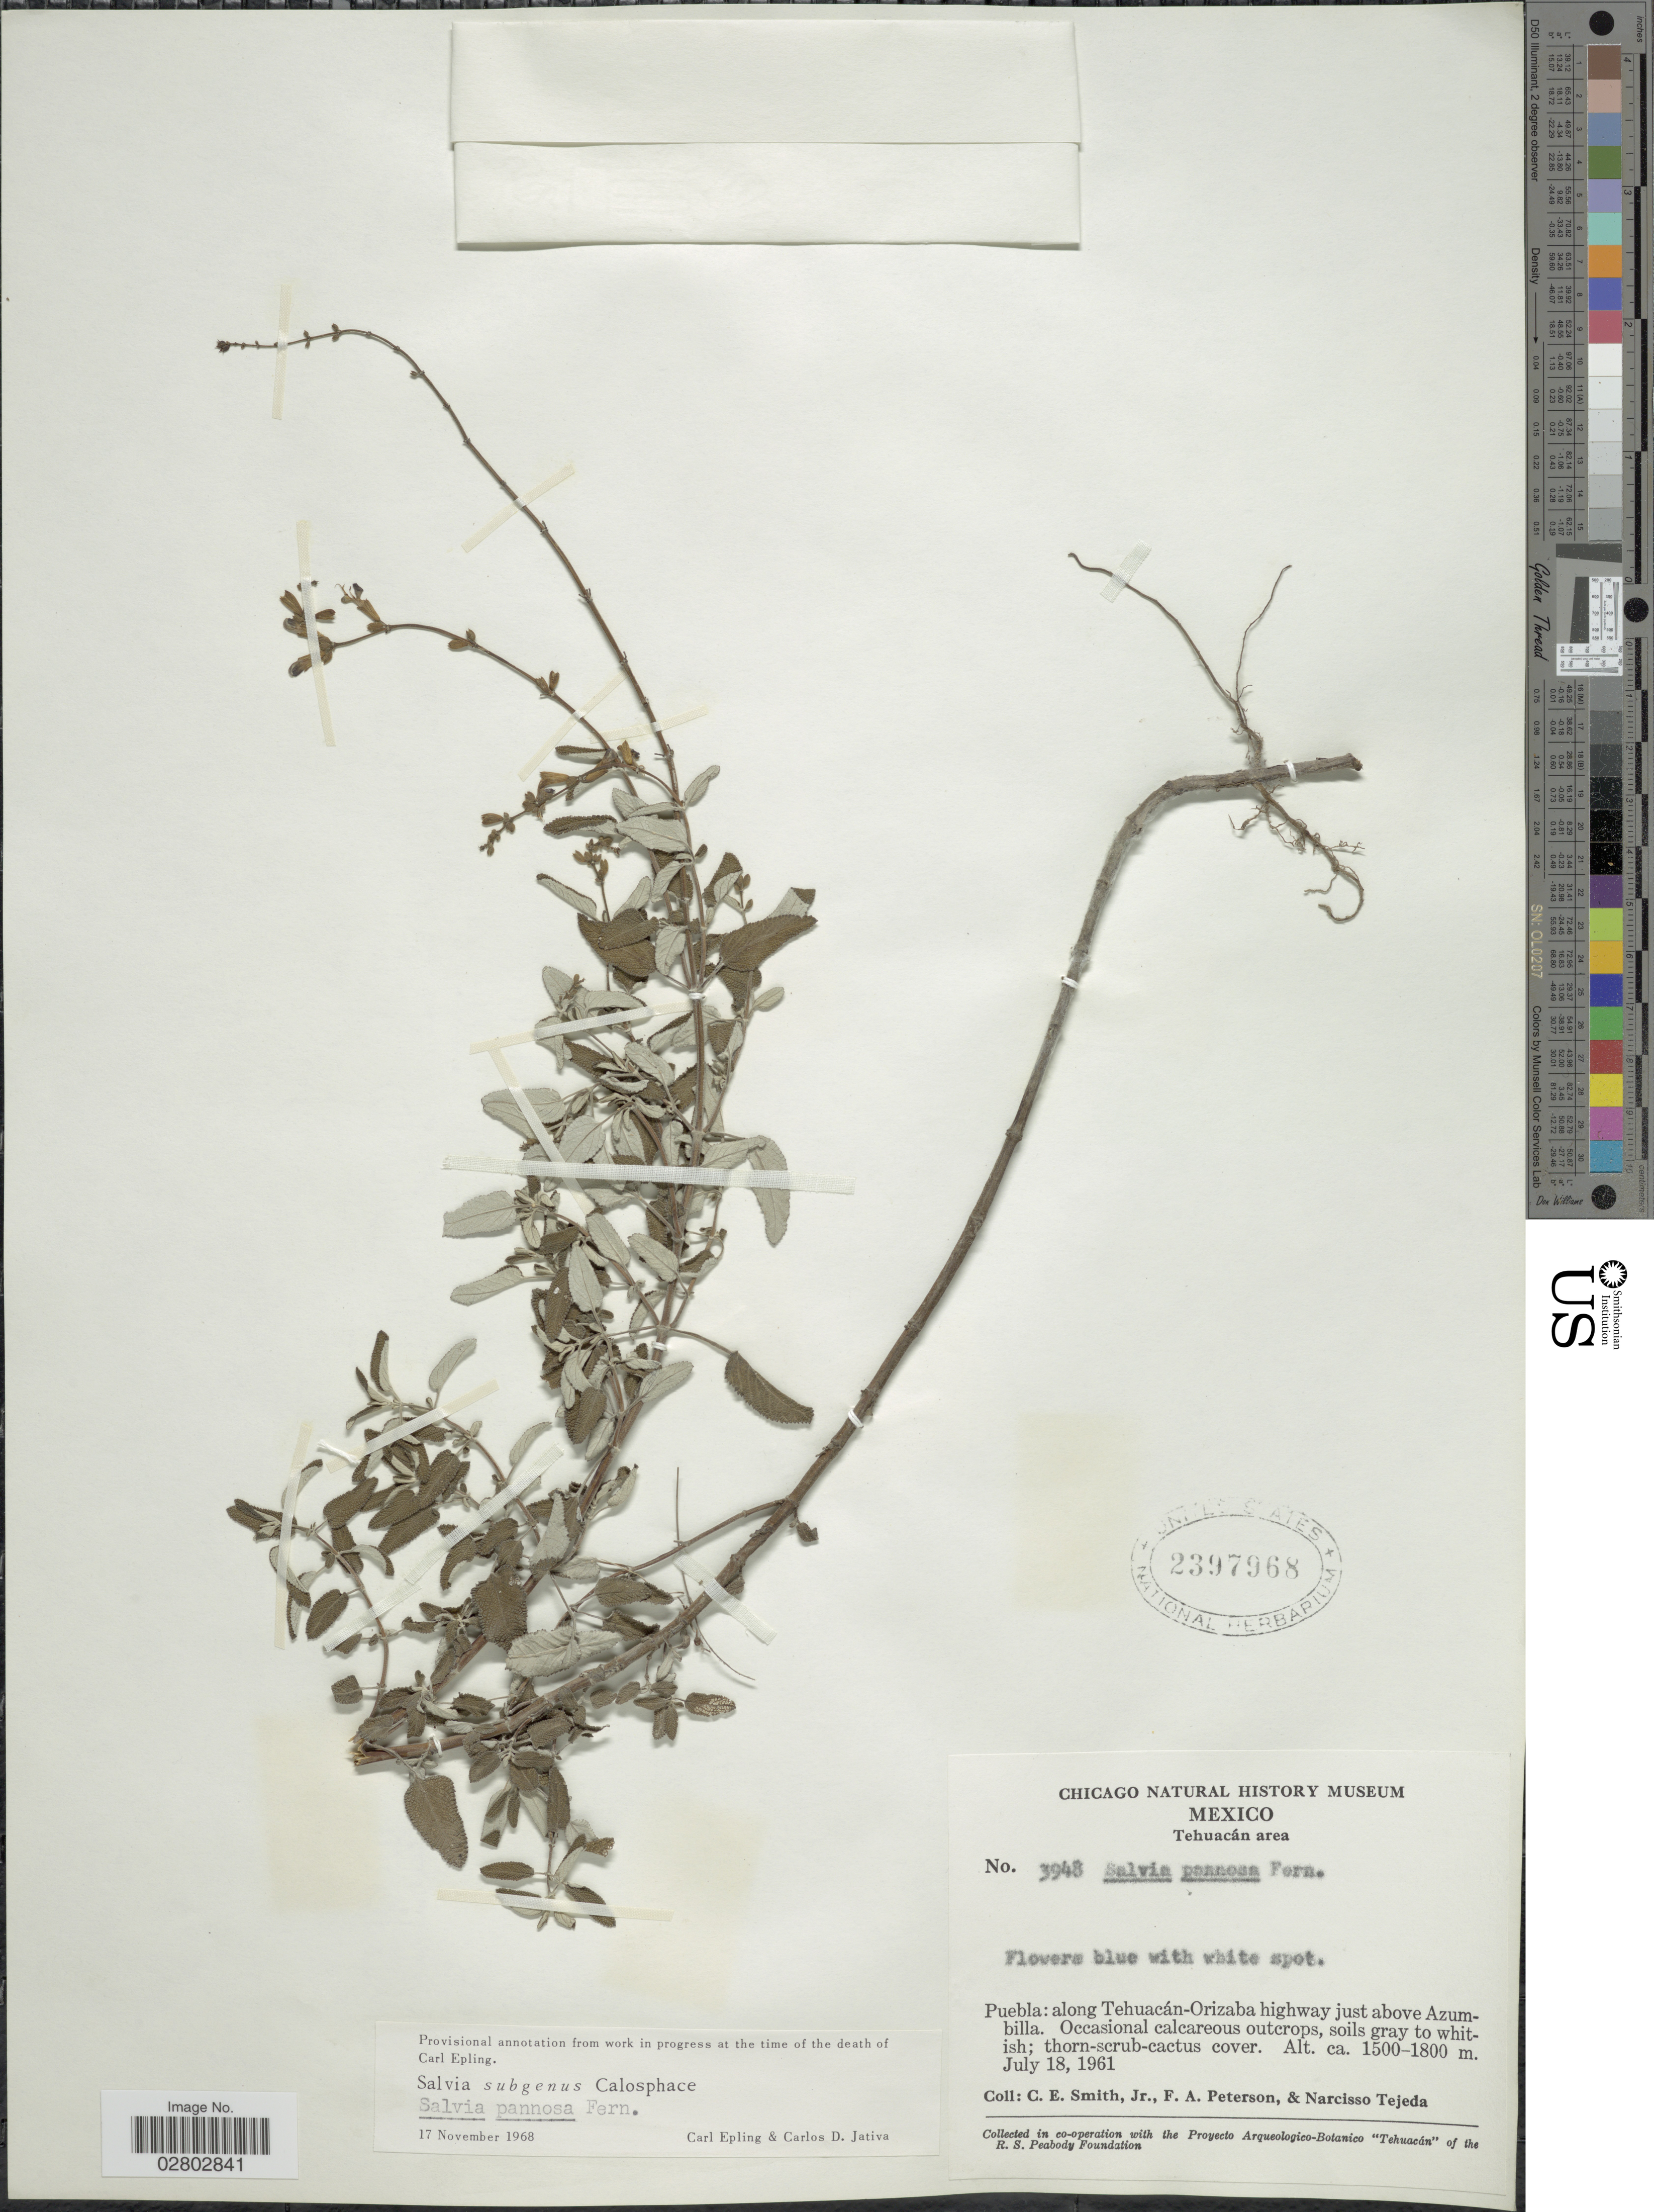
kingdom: Plantae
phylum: Tracheophyta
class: Magnoliopsida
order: Lamiales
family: Lamiaceae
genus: Salvia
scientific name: Salvia pannosa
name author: Fernald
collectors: C. E. Smith Jr., F. A. Peterson & N. Tejeda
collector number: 3948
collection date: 1961-07-18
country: Mexico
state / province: Puebla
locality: Tehuacán area, Puebla: along Tehuacán-Orizaba highway just above Azumbilla.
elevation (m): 1500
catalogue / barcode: US 2397968